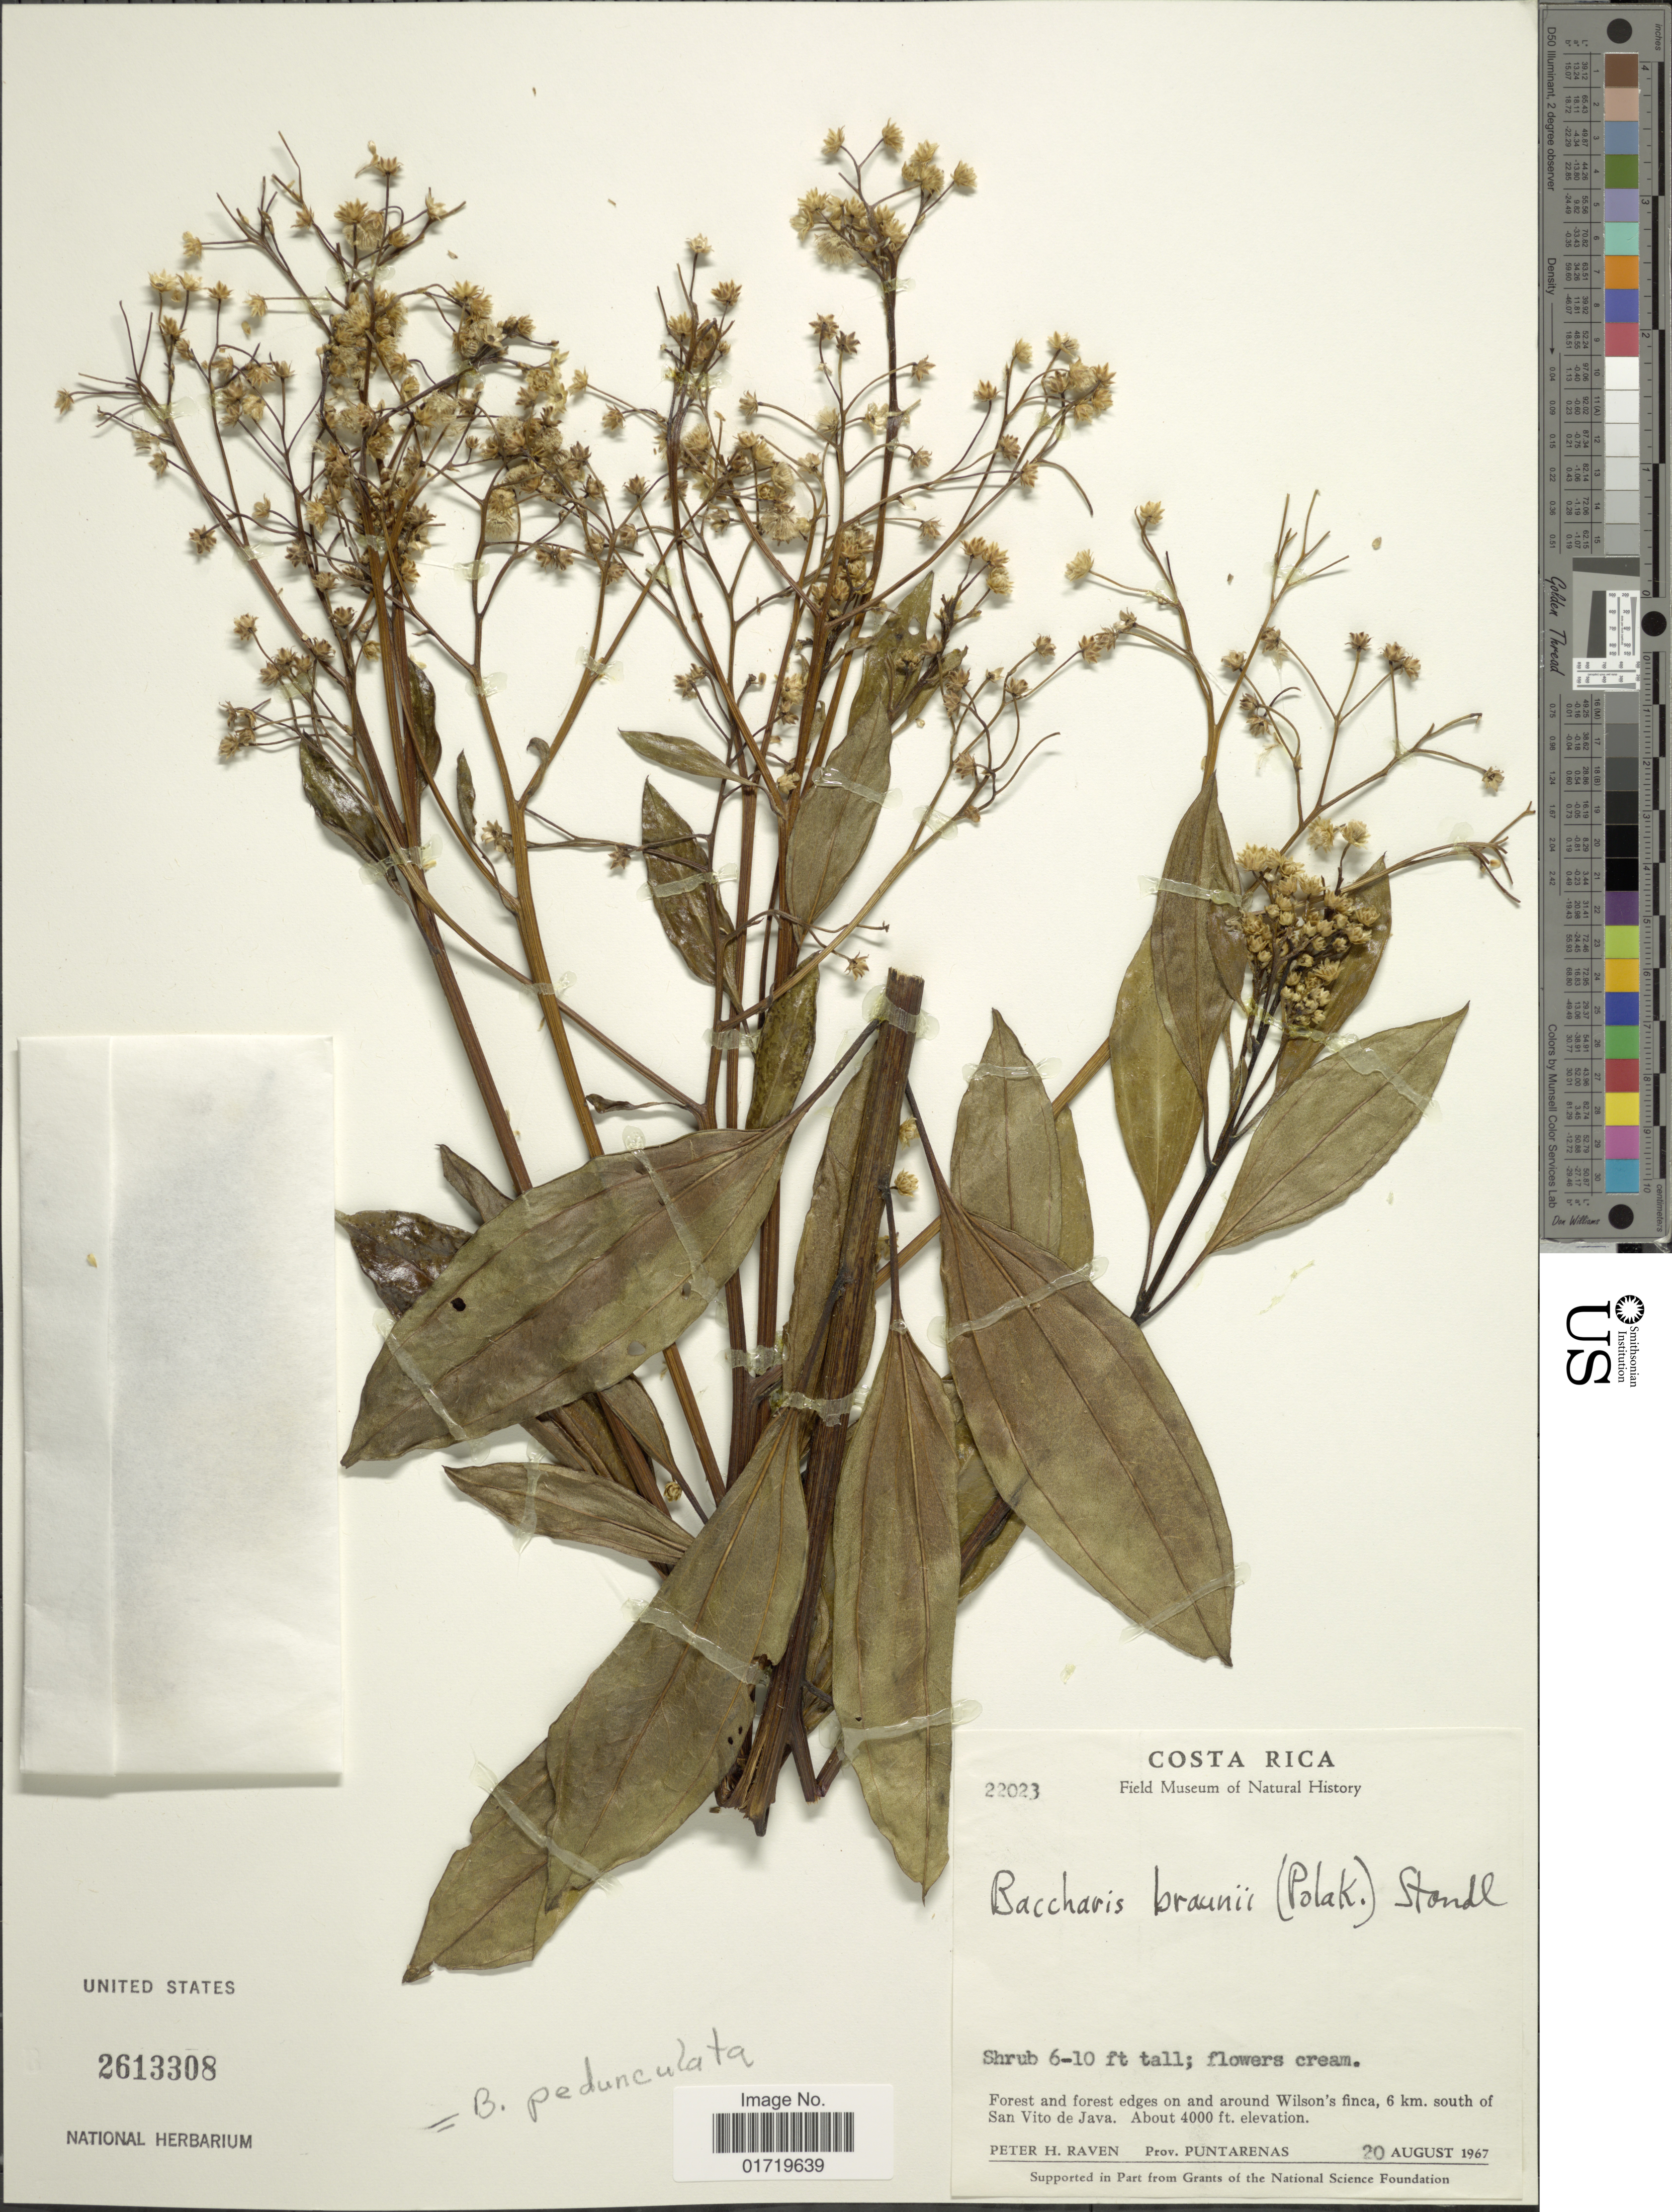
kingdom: Plantae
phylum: Tracheophyta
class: Magnoliopsida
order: Asterales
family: Asteraceae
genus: Baccharis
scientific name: Baccharis pedunculata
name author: (Mill.) Cabrera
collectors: P. Raven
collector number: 22023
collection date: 1967-08-20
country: Costa Rica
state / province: Puntarenas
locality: Forest and forest edges on and around Wilson's finca, 6 km. south of San Vito de Java, Prov. Puntarenas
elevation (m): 1219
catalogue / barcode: US 2613308